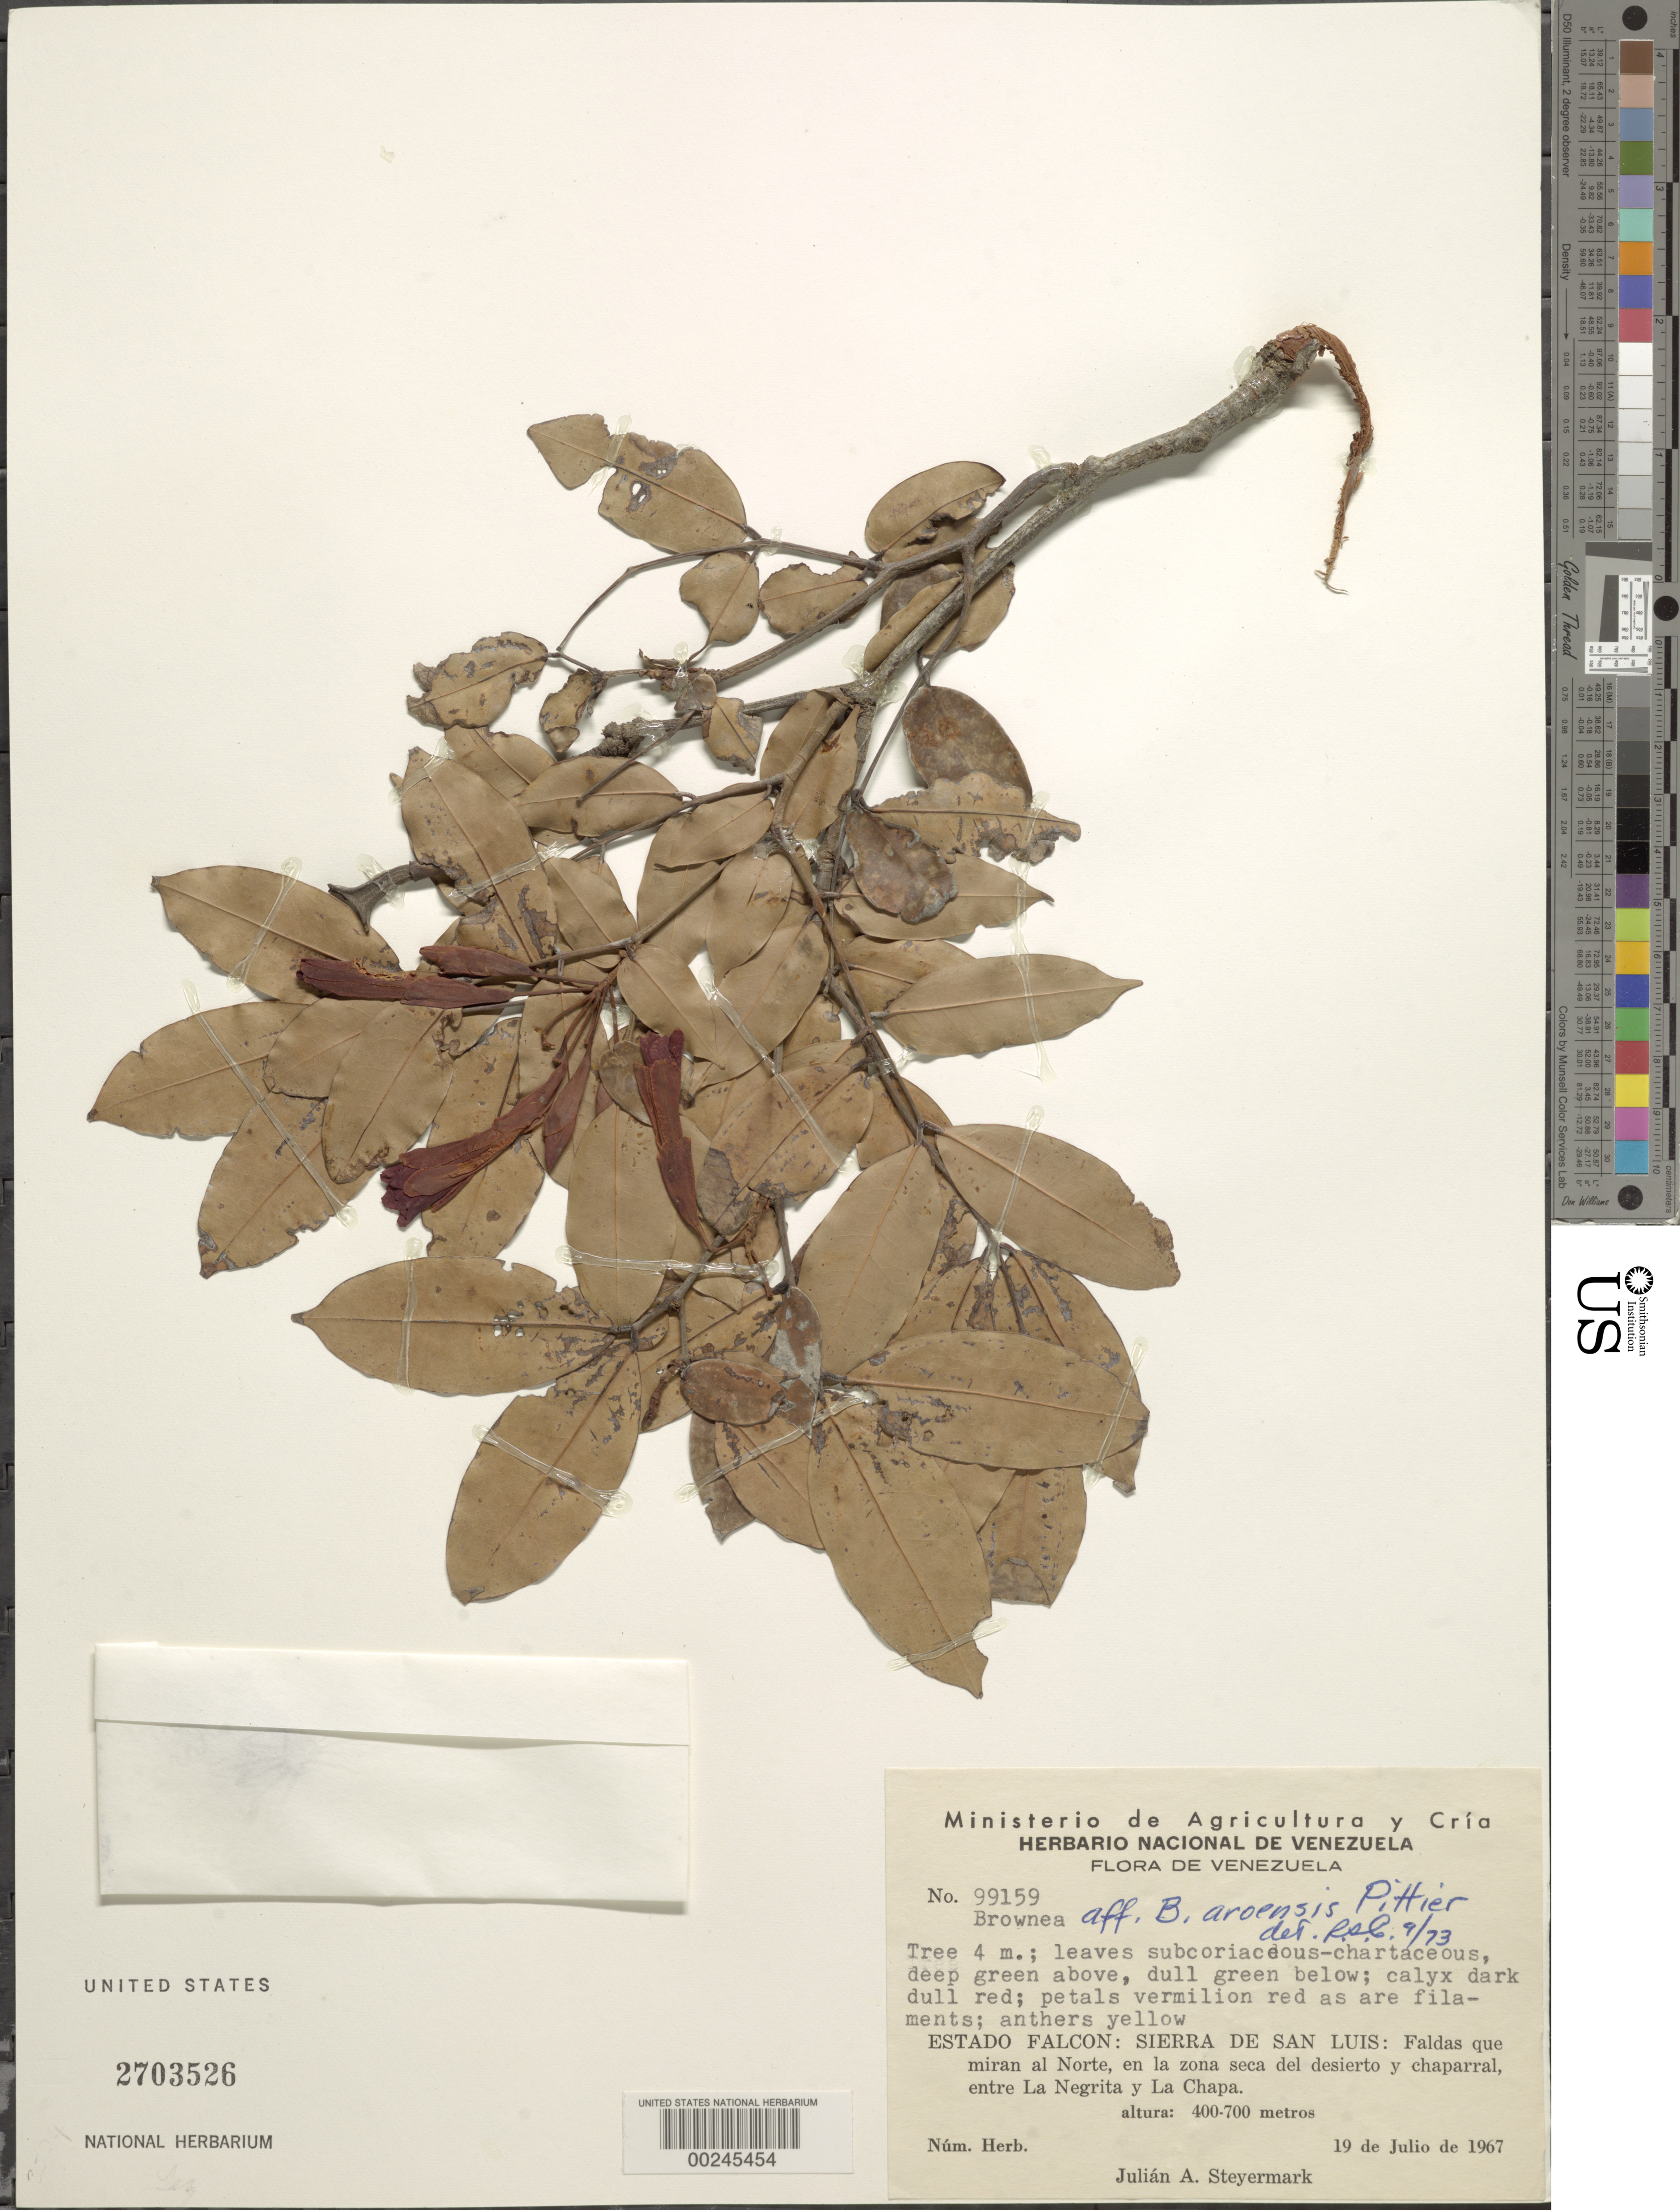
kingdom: Plantae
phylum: Tracheophyta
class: Magnoliopsida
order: Fabales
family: Fabaceae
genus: Brownea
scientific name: Brownea coccinea subsp. coccinea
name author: Jacq.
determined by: Santos-Silva, J.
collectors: J. Steyermark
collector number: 99159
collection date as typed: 19 Jul 1967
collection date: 1967-07-19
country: Venezuela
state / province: Falcón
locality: Sierra de san luis: slope that is between la negrita and la chapa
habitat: Slope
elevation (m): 400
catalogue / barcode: US 2703526